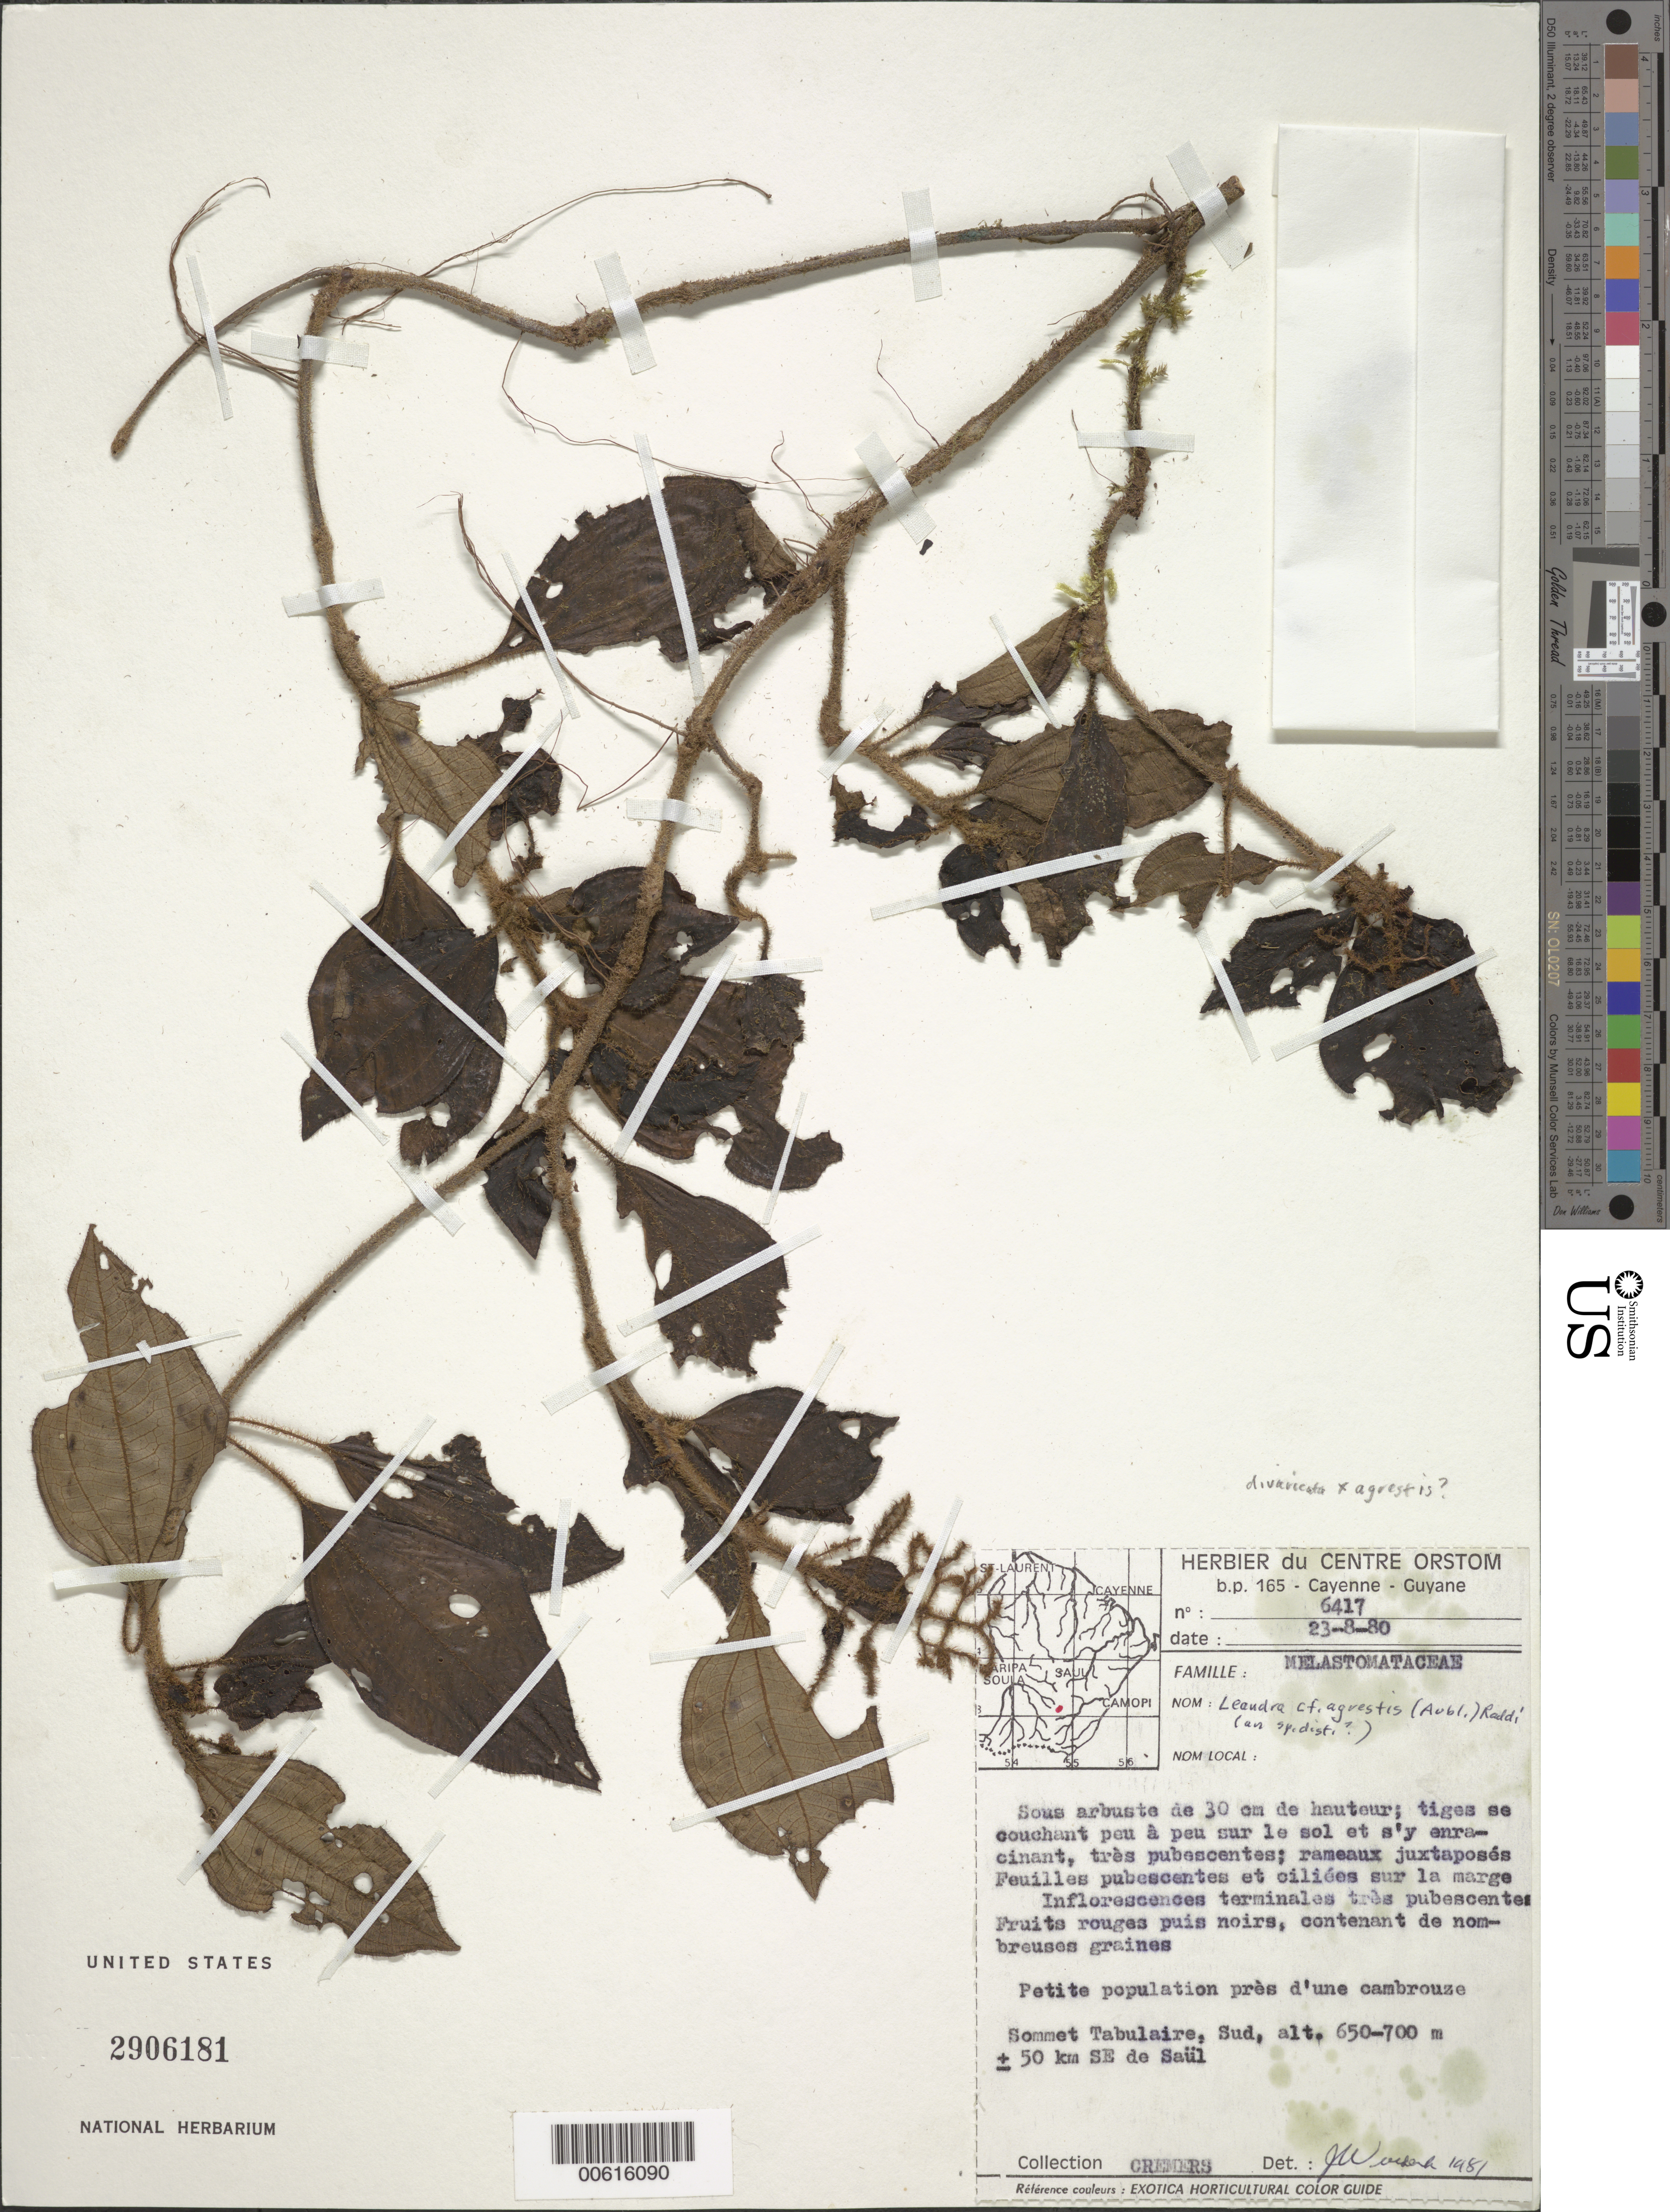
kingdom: Plantae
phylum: Tracheophyta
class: Magnoliopsida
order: Myrtales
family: Melastomataceae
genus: Leandra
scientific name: Leandra divaricata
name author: (Naudin) Cogn.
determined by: Wurdack, John J., (US), US (UNITED STATES)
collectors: G. Cremers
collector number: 6417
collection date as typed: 23-Aug-80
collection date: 1980-08-23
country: French Guiana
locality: Sommet Tabulaire, ± 50 km SE de Saül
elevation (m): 650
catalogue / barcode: US 2906181